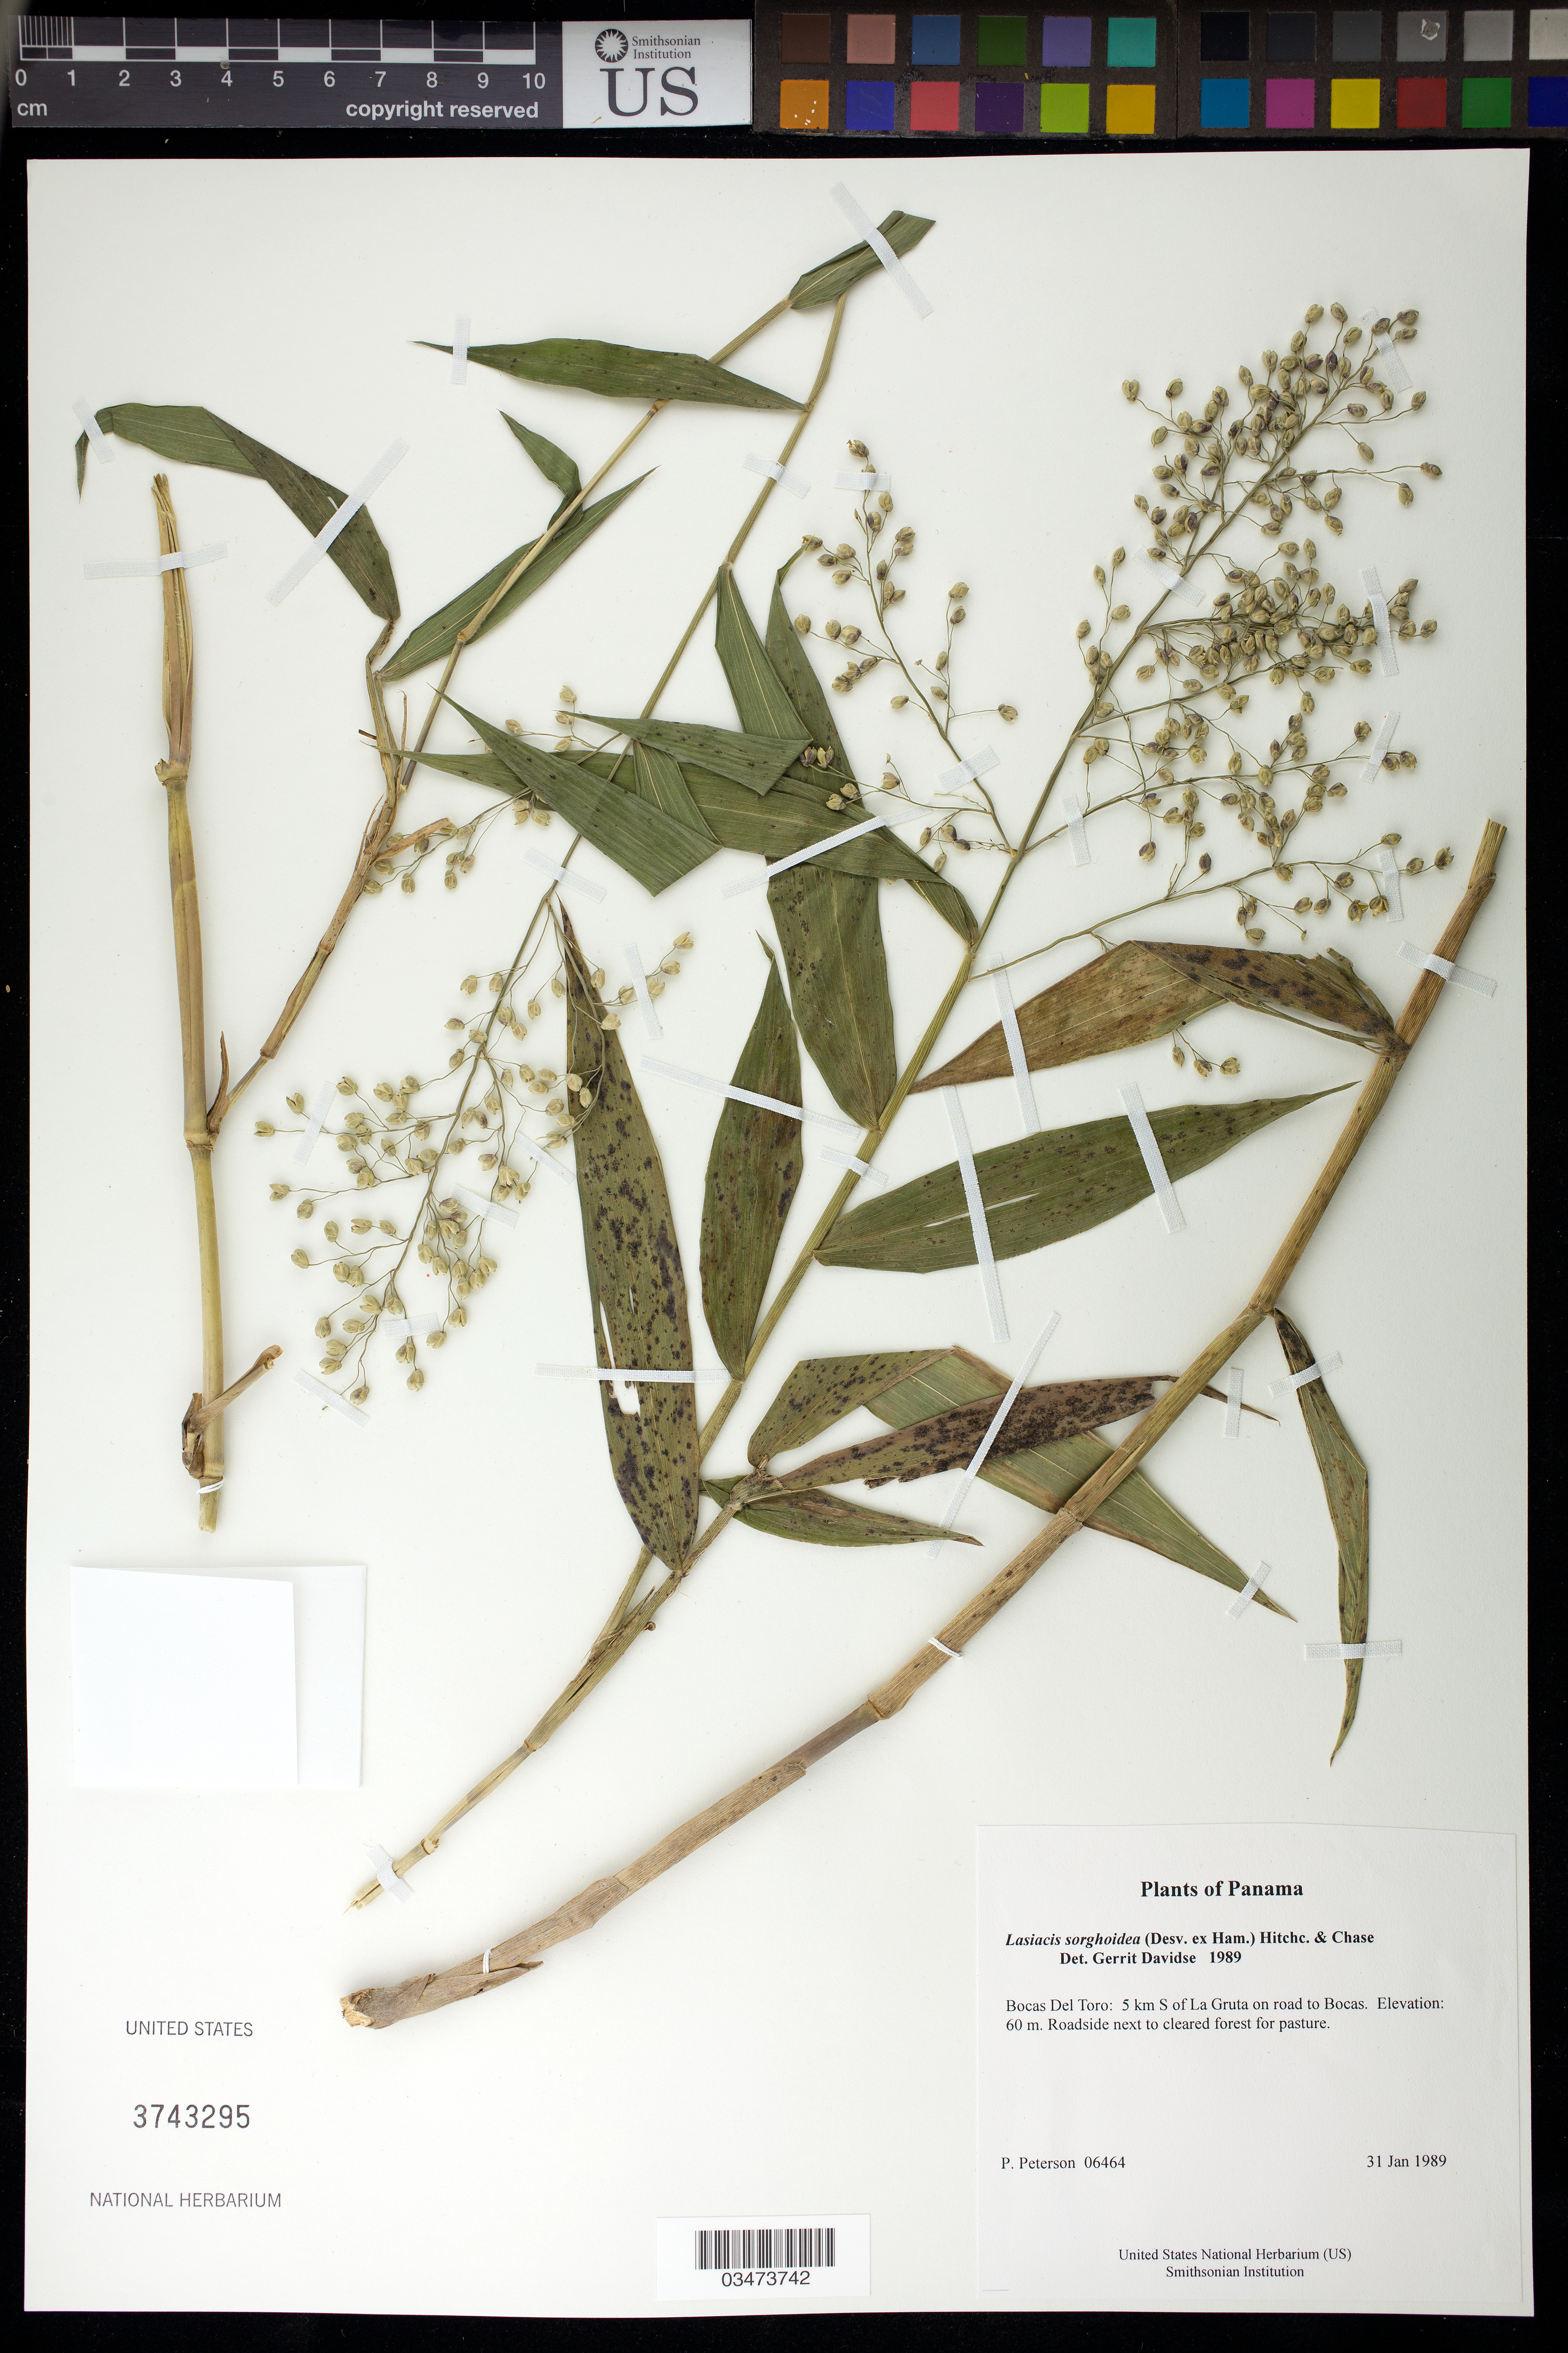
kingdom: Plantae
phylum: Tracheophyta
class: Liliopsida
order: Poales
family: Poaceae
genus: Lasiacis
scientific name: Lasiacis sorghoidea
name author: (Desv. ex Ham.) Hitchc. & Chase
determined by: Davidse, Gerrit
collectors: P. M. Peterson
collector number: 06464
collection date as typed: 31 Jan 1989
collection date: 1989-01-31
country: Panama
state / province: Bocas del Toro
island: Colón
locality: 5 km S of La Gruta on road to Bocas.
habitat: Roadside next to cleared forest for pasture.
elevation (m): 60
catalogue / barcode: US 3743295